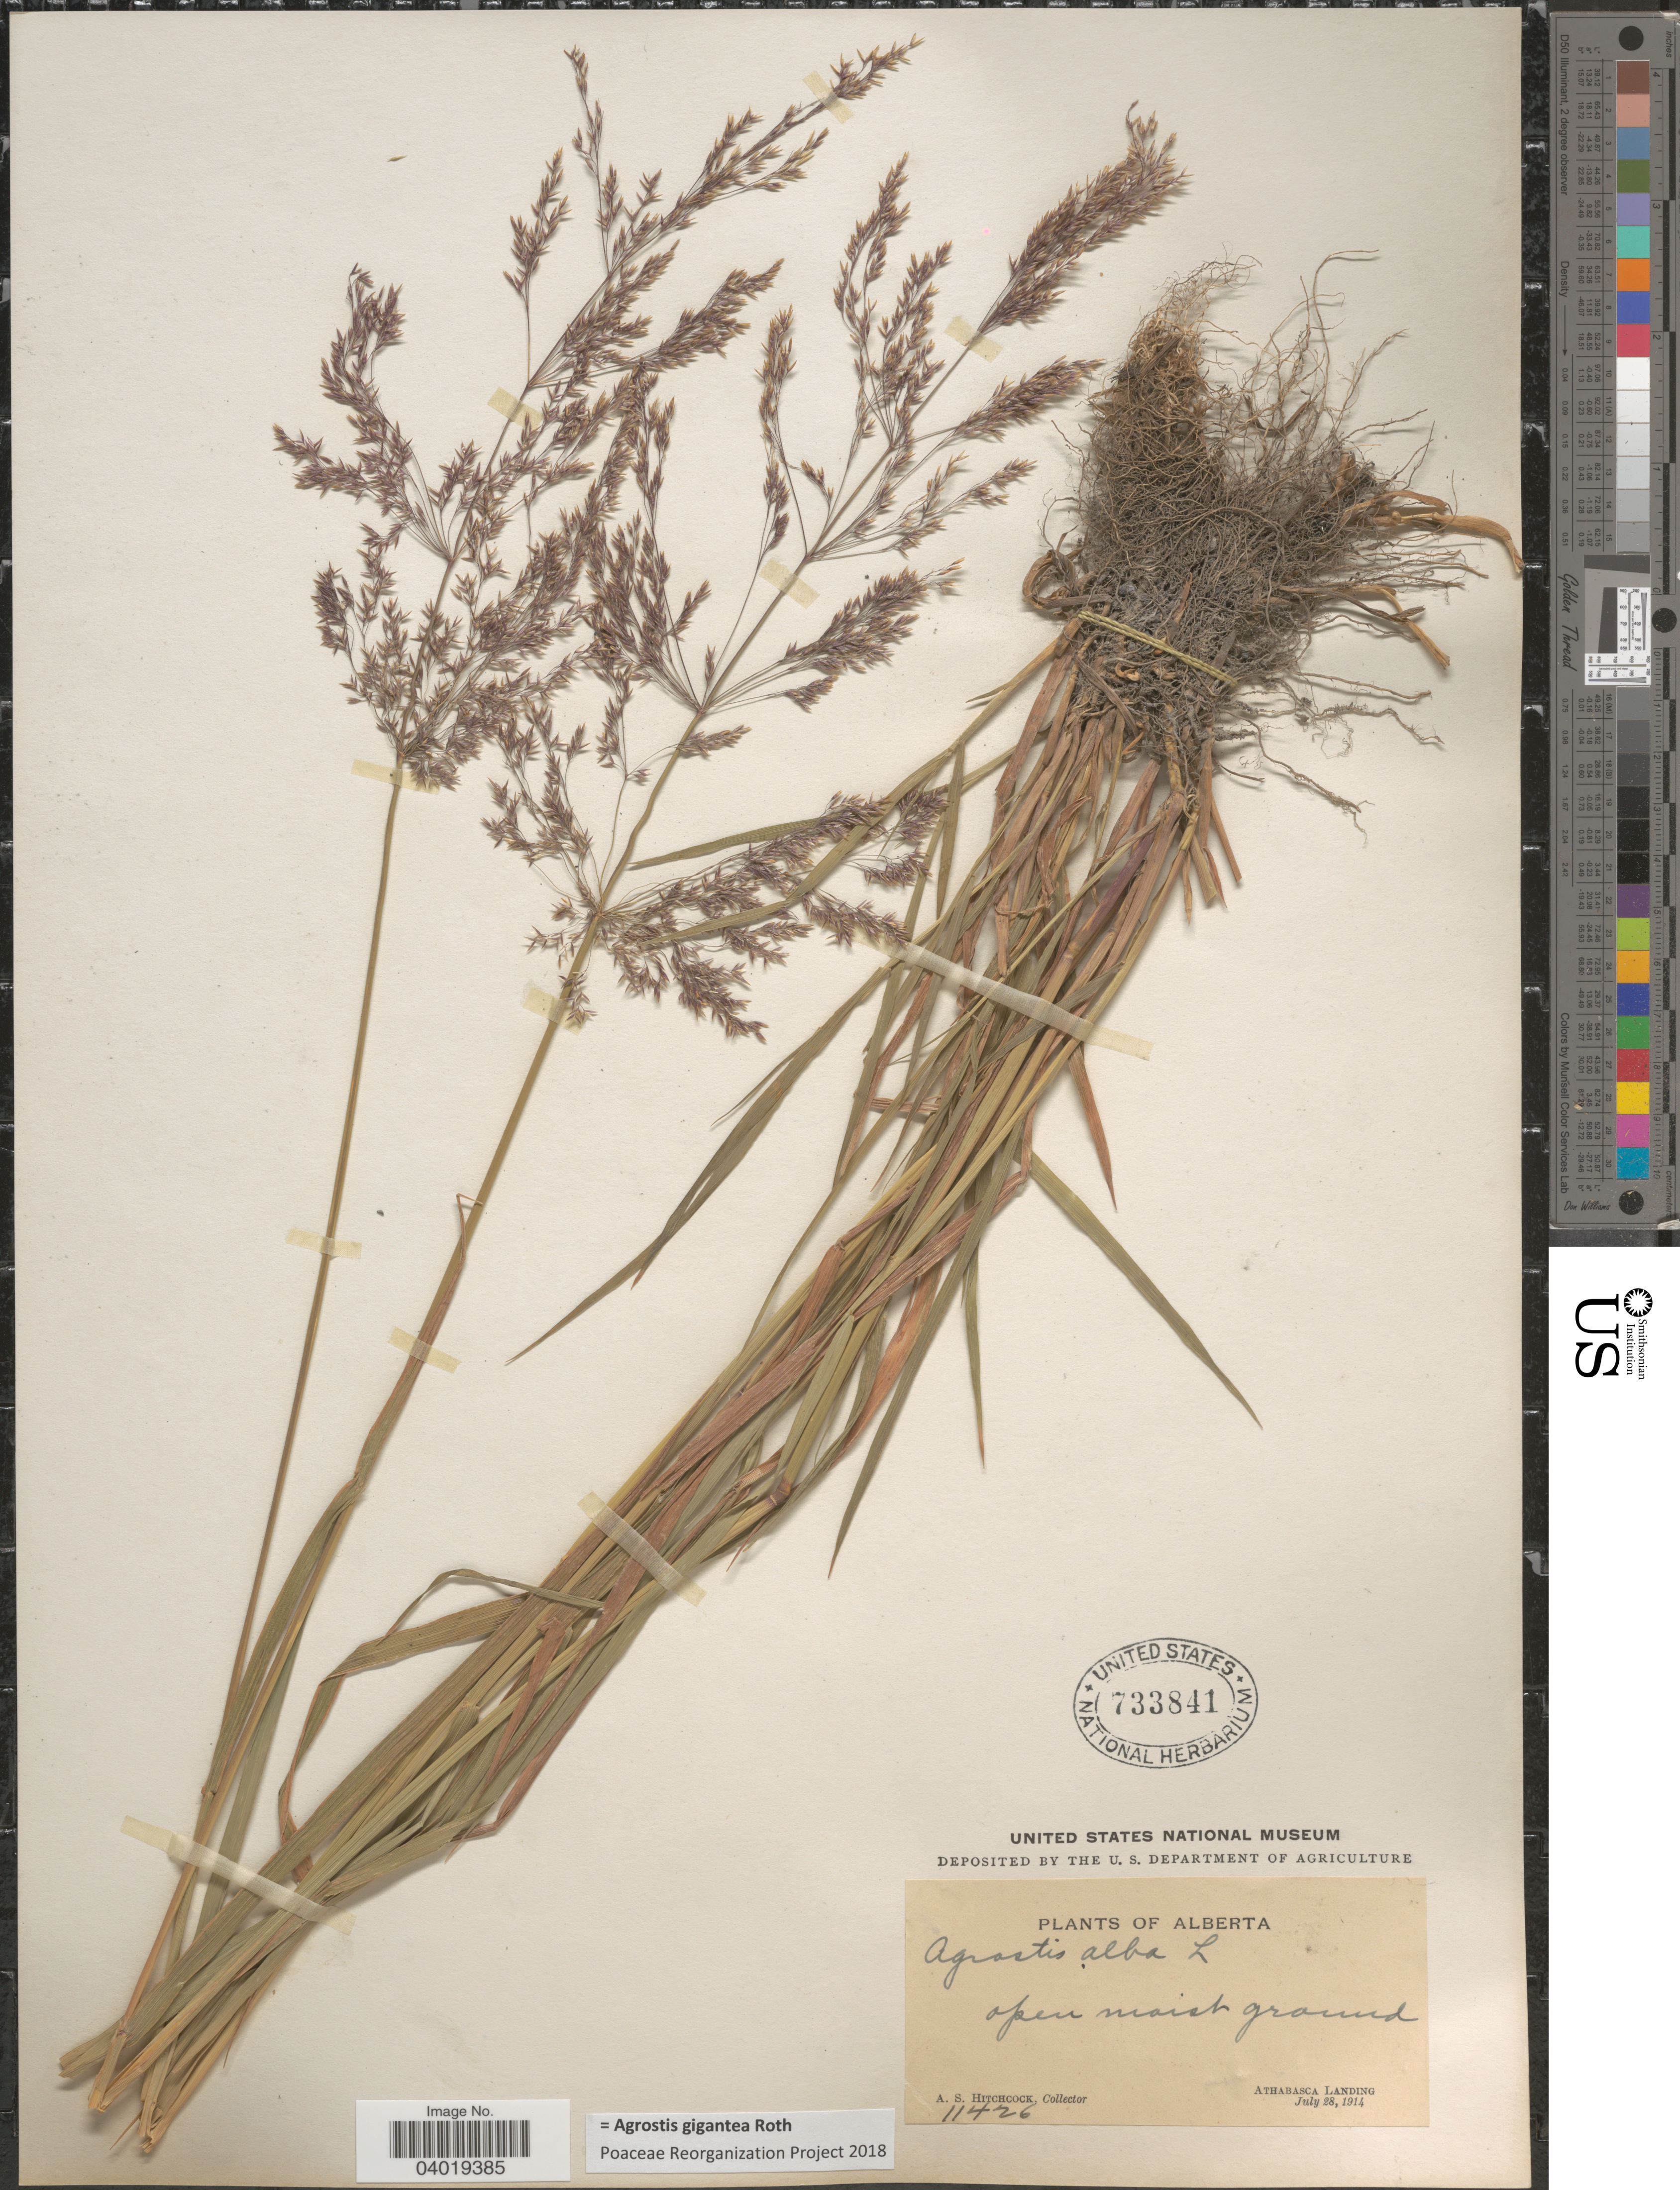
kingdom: Plantae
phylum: Tracheophyta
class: Liliopsida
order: Poales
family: Poaceae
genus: Agrostis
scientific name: Agrostis gigantea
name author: Roth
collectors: A. S. Hitchcock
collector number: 11426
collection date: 1914-07-28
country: Canada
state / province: Alberta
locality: Athabasca Landing.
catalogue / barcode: US 733841